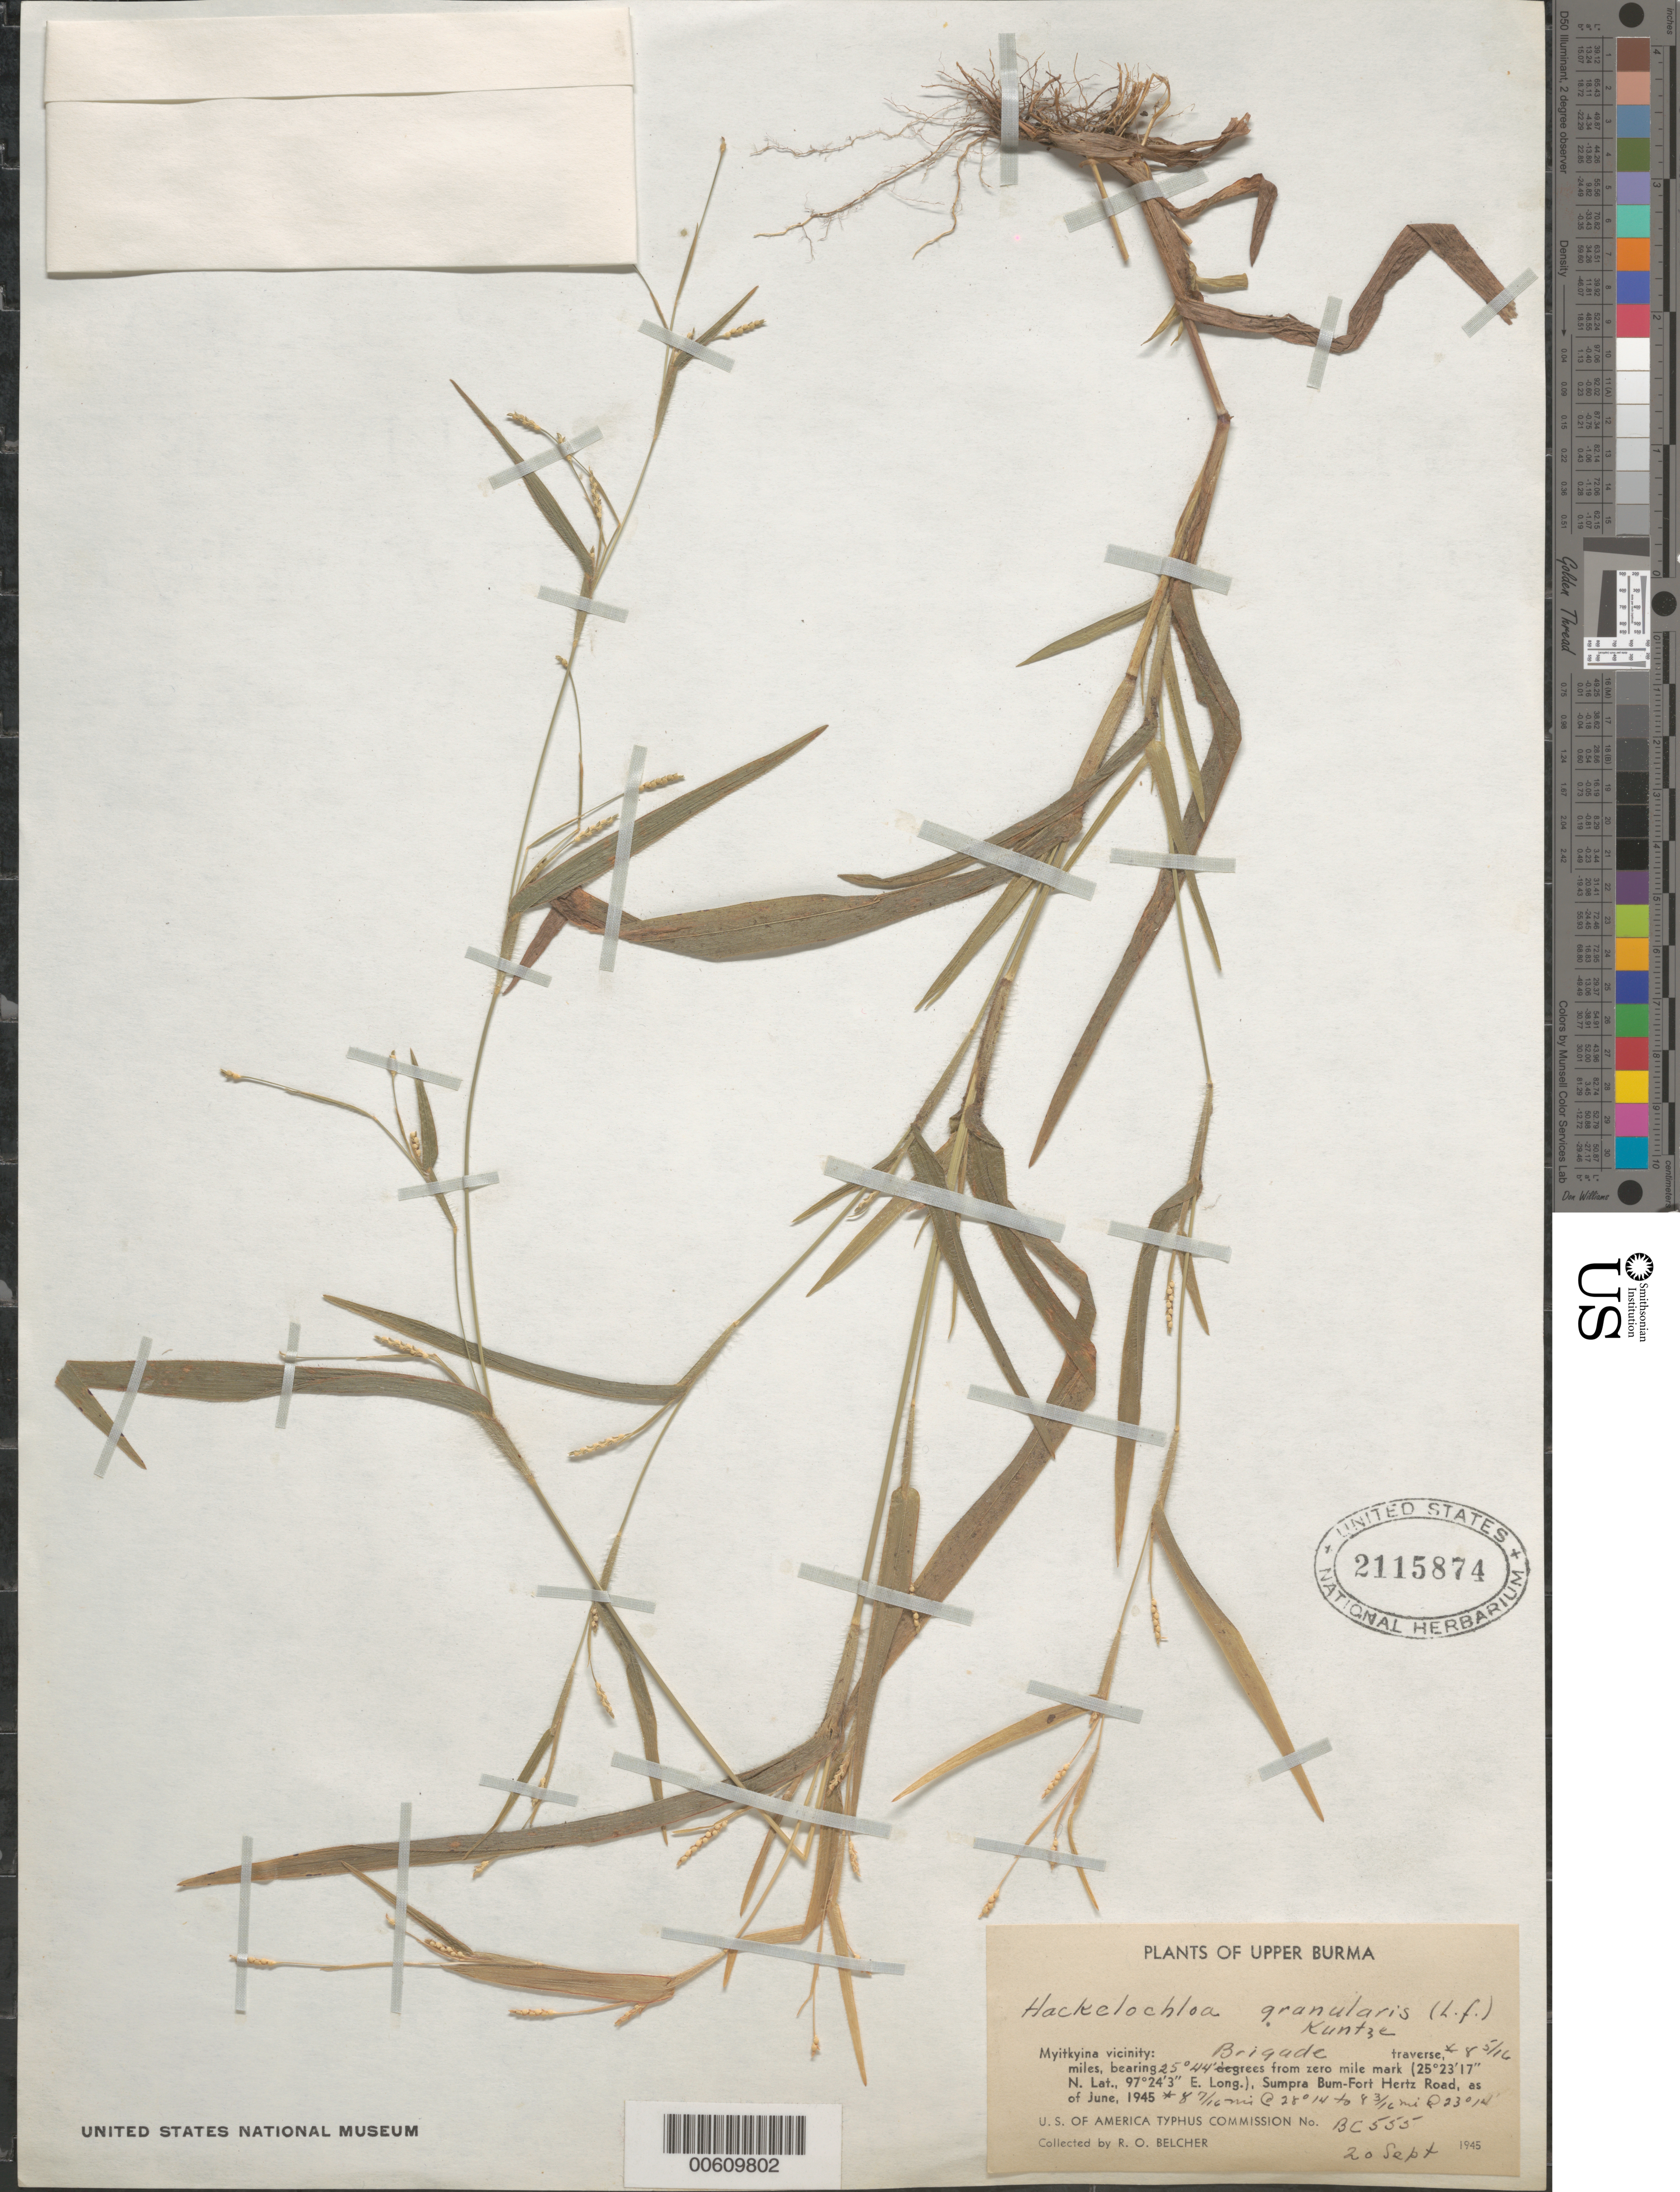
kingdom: Plantae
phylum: Tracheophyta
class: Liliopsida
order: Poales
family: Poaceae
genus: Hackelochloa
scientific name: Hackelochloa granularis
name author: (L.) Kuntze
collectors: R. Belcher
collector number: BC 555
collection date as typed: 20 Sep 1945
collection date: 1945-09-20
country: Myanmar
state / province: Kachin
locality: Myitkyina, Brigade, Sumpra Bum-Fort Hertz Road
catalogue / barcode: US 2115874